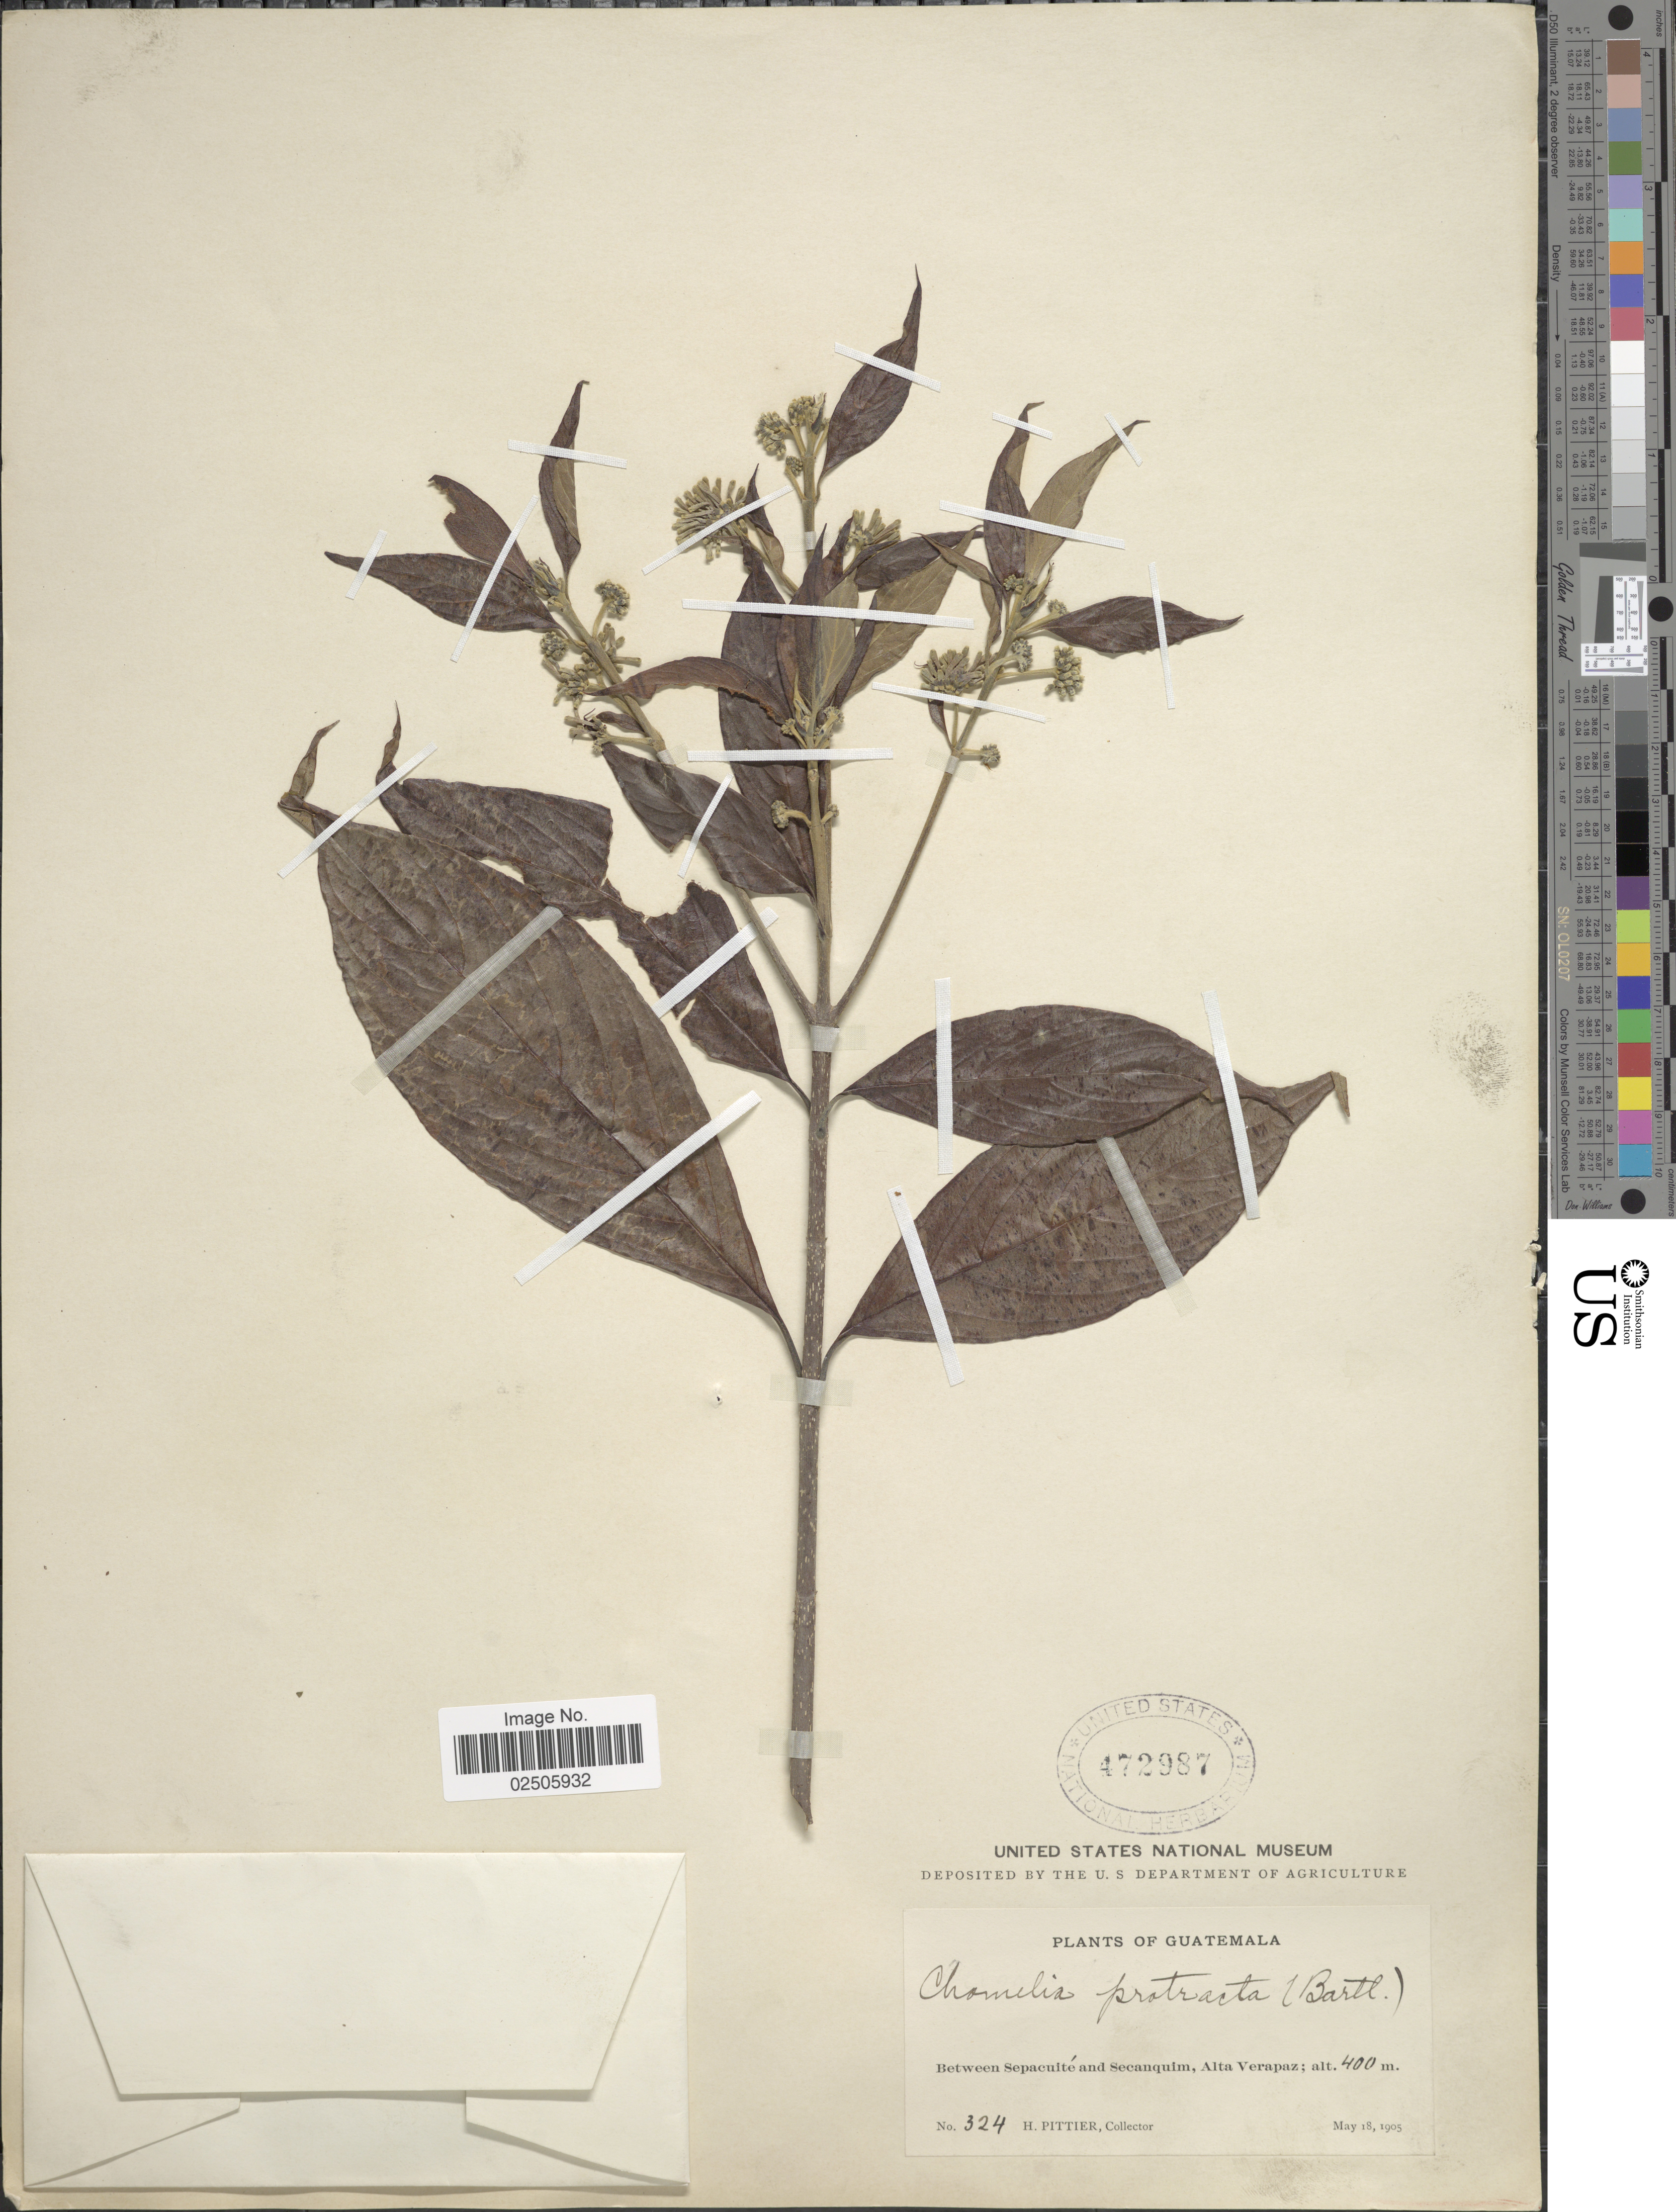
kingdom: Plantae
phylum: Tracheophyta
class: Magnoliopsida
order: Gentianales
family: Rubiaceae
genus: Chomelia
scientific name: Chomelia protracta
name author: (Bartl. ex DC.) Standl.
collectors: H. F. Pittier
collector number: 324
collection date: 1905-05-18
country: Guatemala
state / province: Alta Verapaz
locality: Between Sepacuite and Secanquim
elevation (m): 400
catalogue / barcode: US 472987